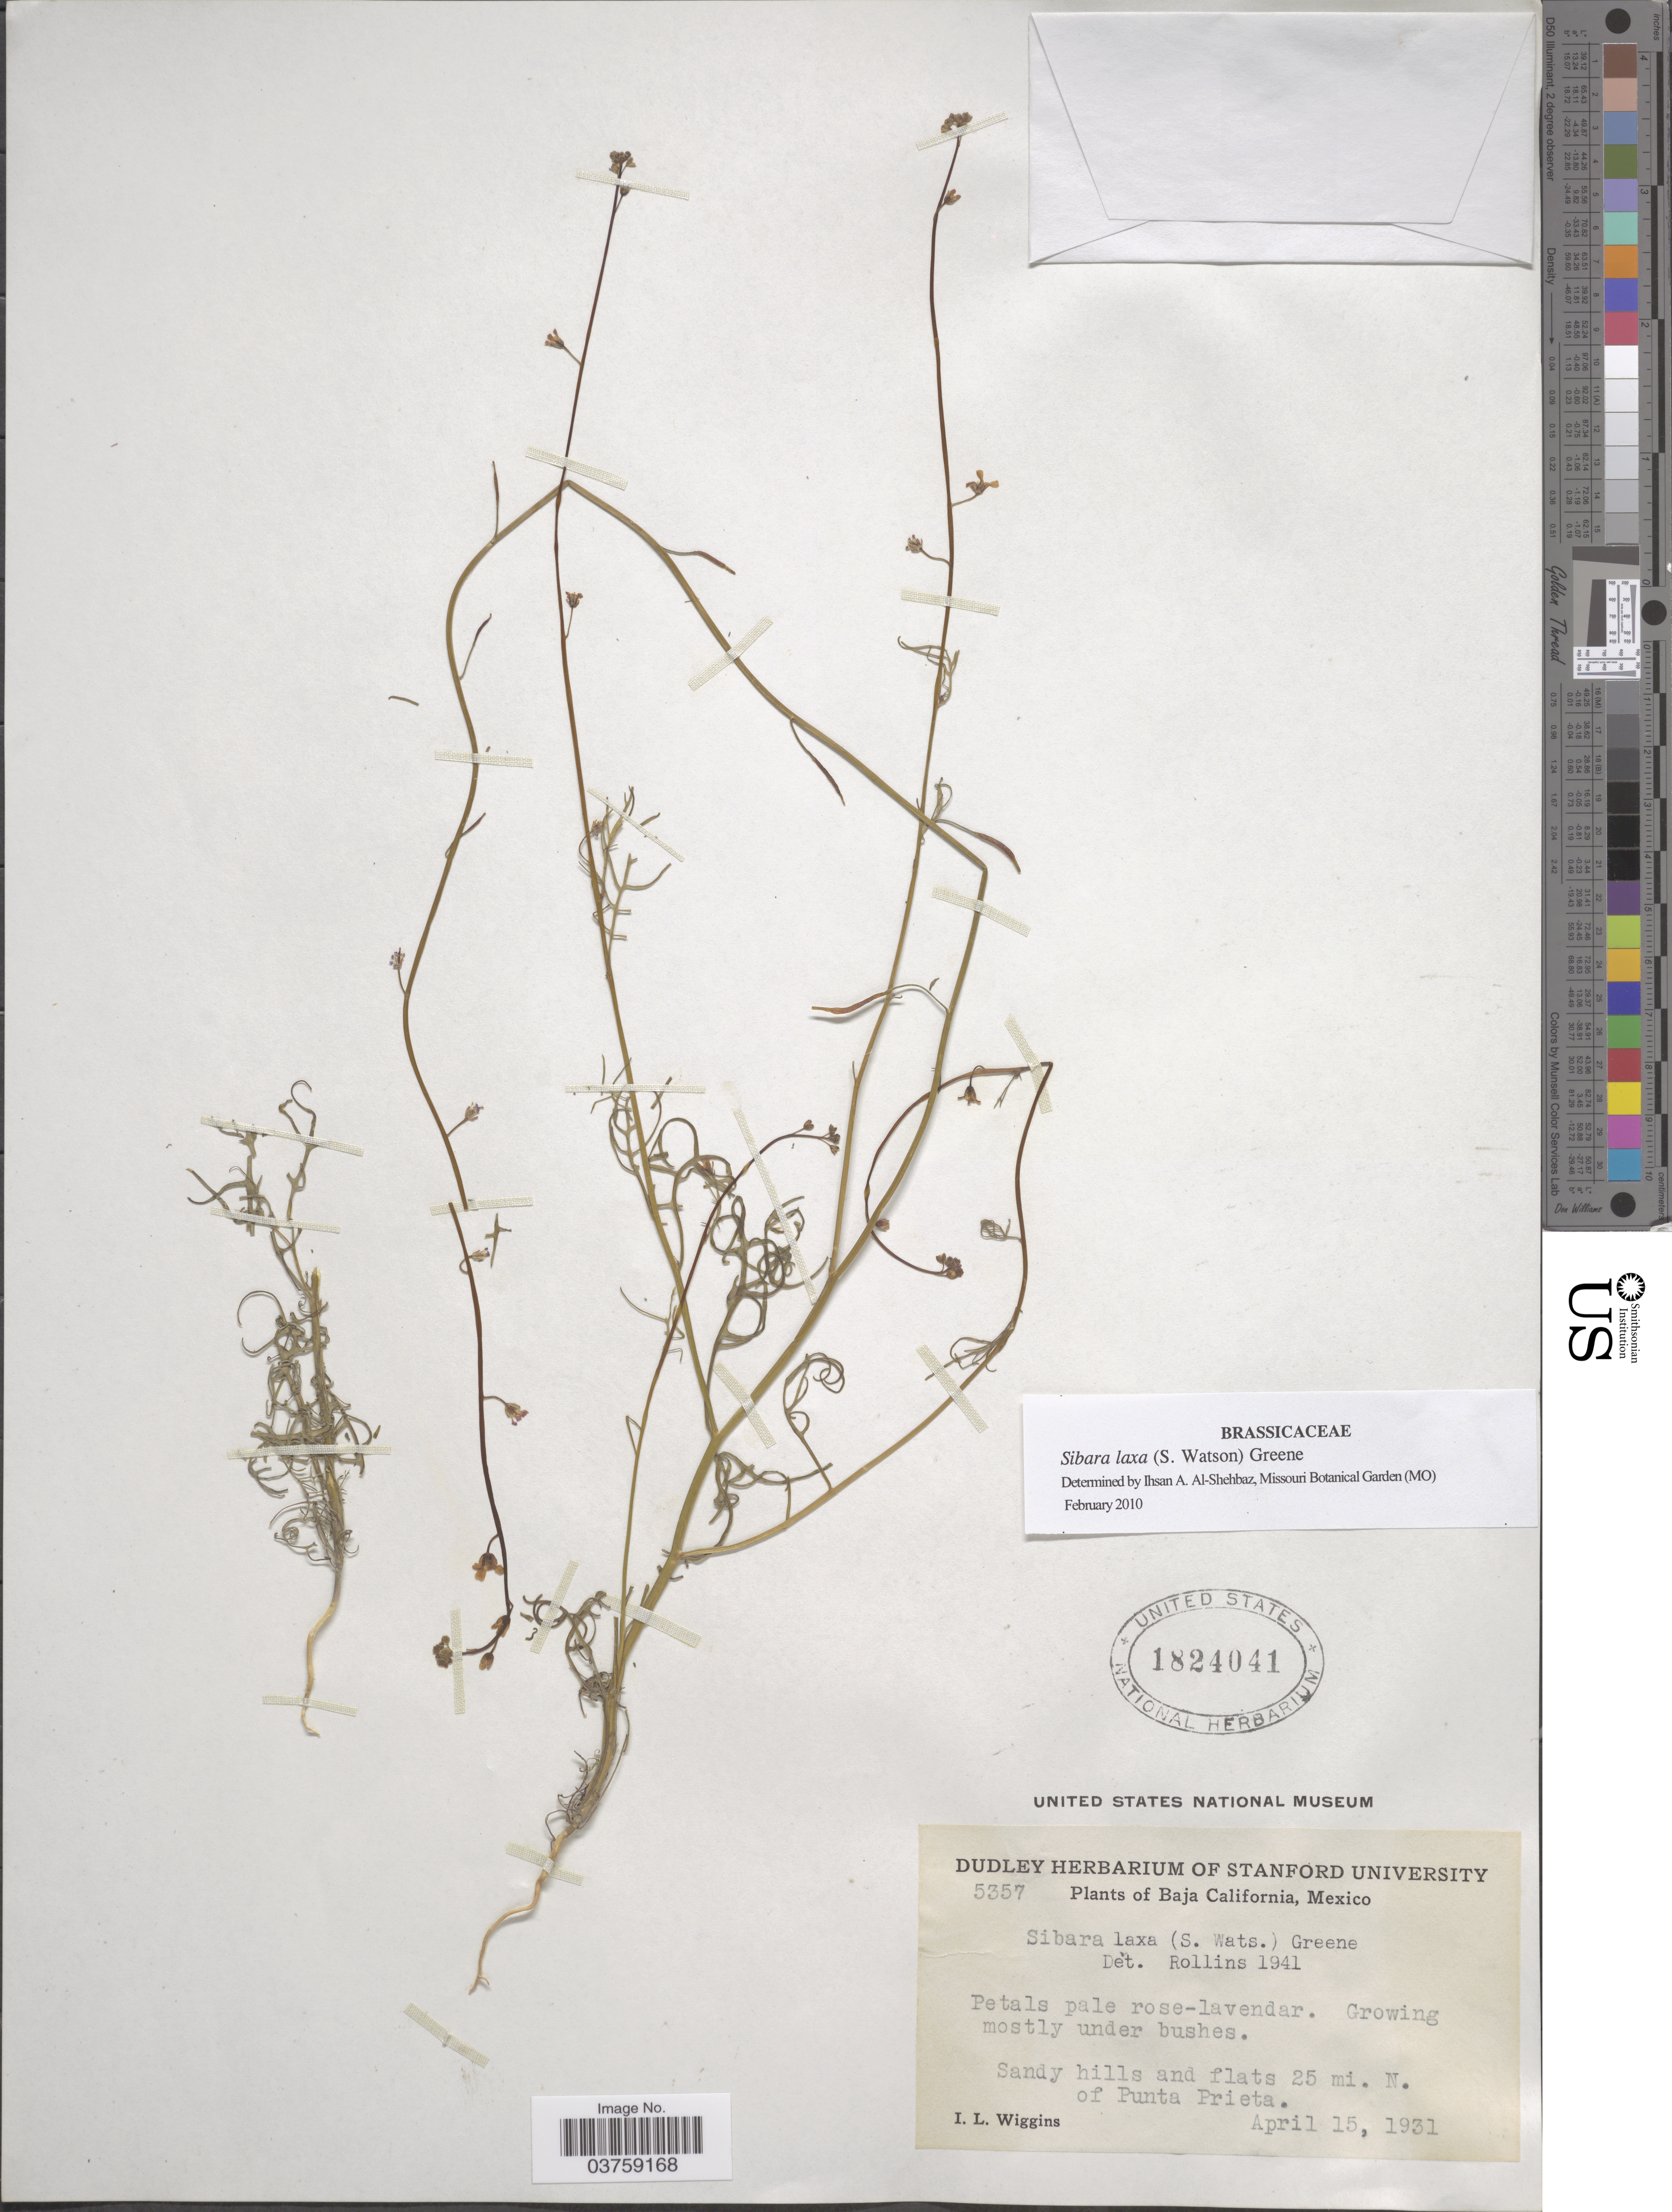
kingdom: Plantae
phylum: Tracheophyta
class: Magnoliopsida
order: Brassicales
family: Brassicaceae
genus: Sibara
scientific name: Sibara laxa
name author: (S. Watson) Greene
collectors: I. L. Wiggins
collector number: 5357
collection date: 1931-04-15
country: Mexico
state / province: Baja California Norte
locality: Sandy hills and flats 25 mi. N. of Punta Prieta.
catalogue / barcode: US 1824041